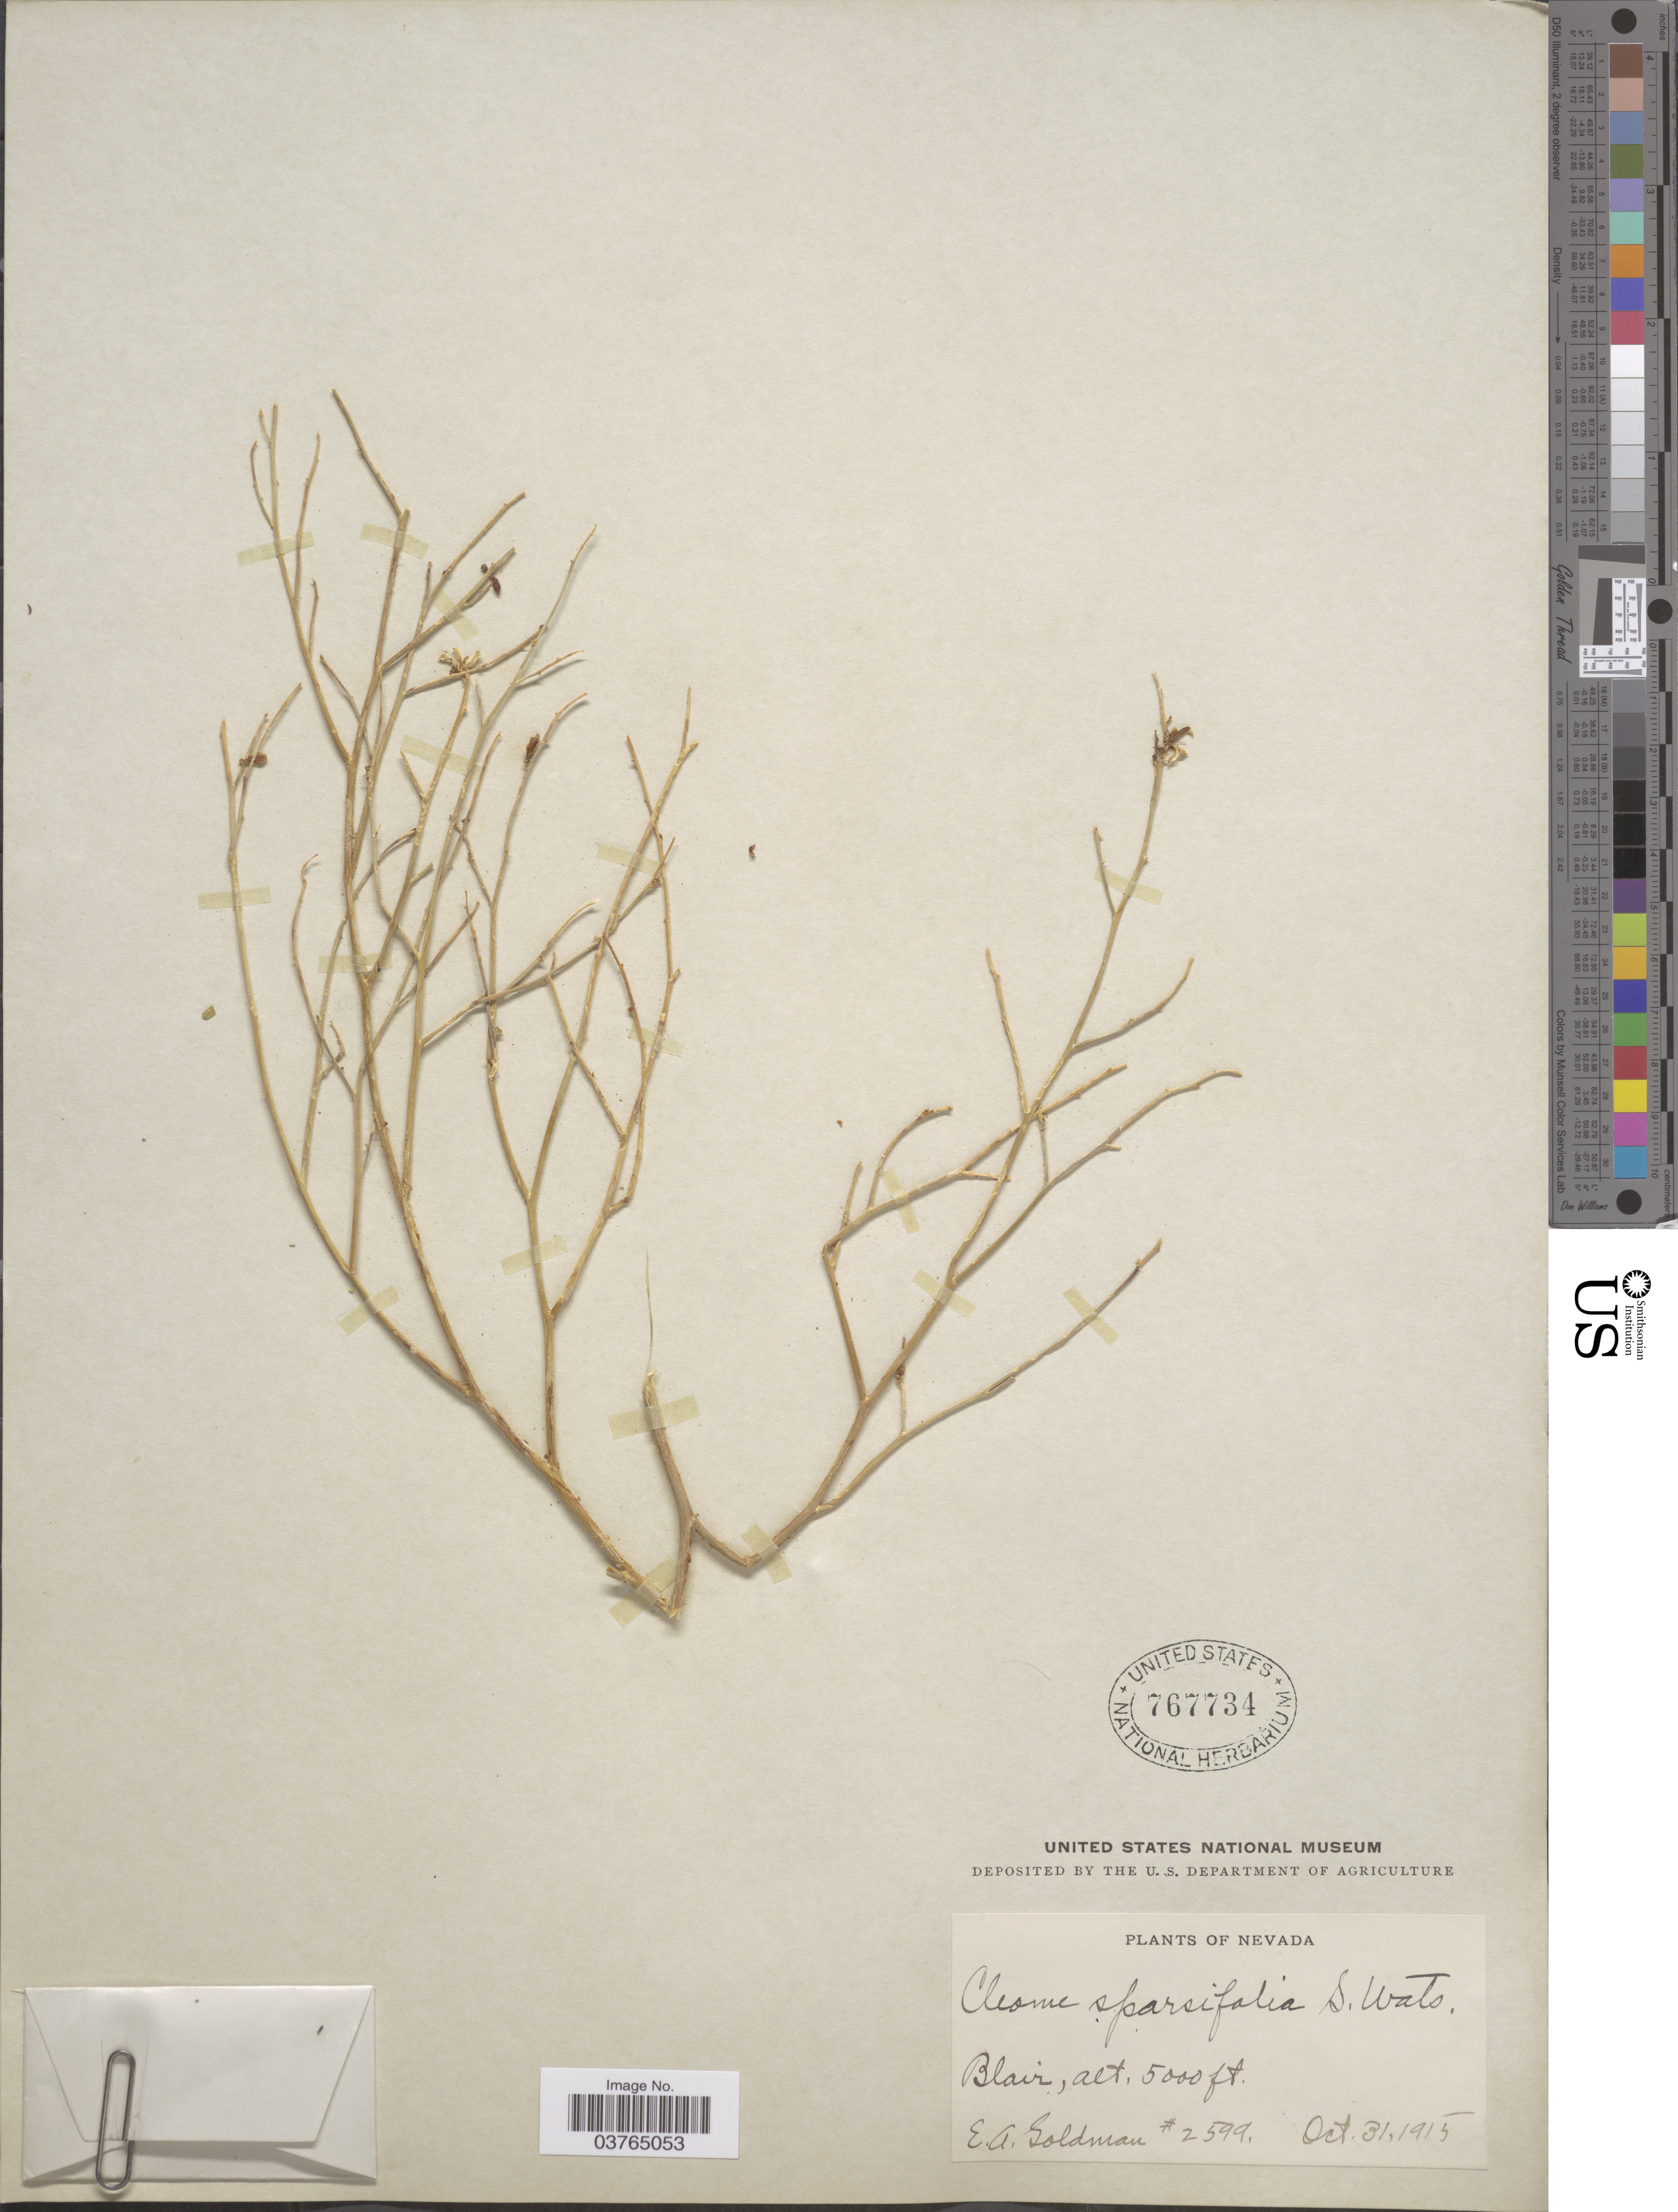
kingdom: Plantae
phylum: Tracheophyta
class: Magnoliopsida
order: Brassicales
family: Cleomaceae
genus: Cleomella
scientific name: Cleomella sparsifolia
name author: (S. Watson) J.C. Hall & Roalson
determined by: Strong, M. T., (US), Smithsonian Institution - National Museum of Natural History (UNITED STATES)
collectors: E. A. Goldman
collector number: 2599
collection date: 1915-10-31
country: United States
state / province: Nevada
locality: Blair.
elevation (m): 1524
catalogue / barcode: US 767734